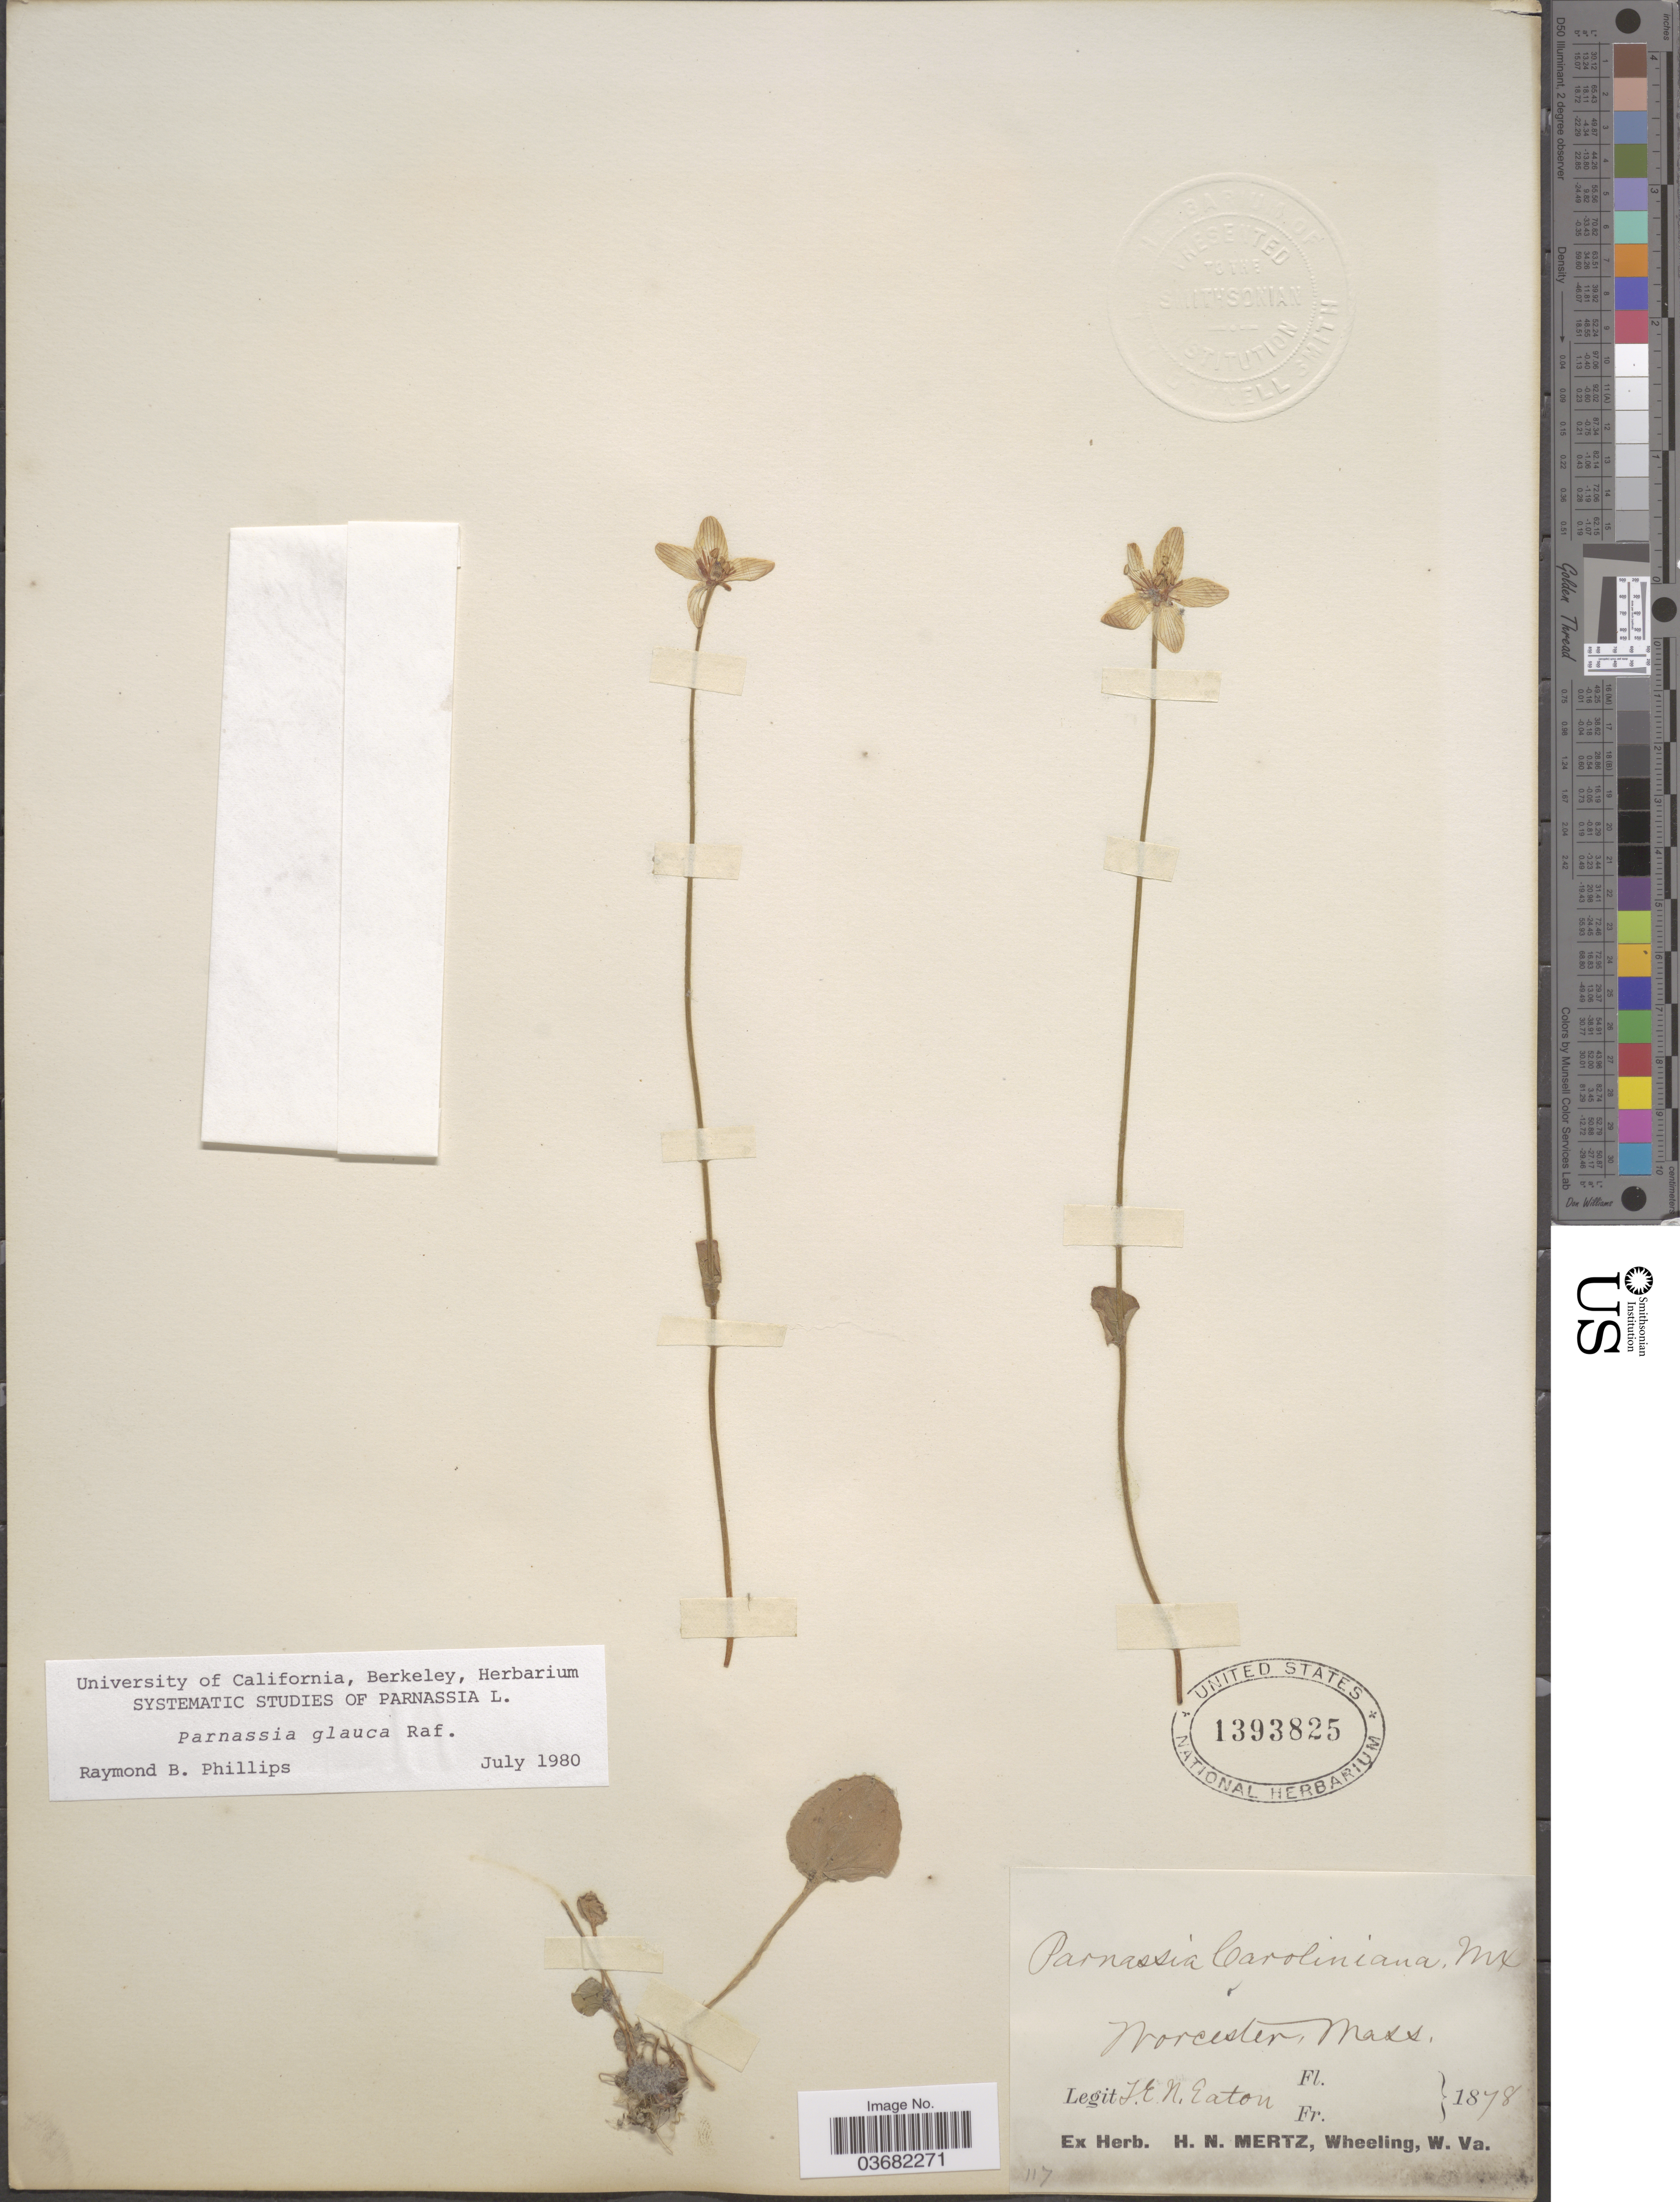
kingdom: Plantae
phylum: Tracheophyta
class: Magnoliopsida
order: Celastrales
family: Parnassiaceae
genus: Parnassia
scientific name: Parnassia glauca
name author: Raf.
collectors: J. Eaton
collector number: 117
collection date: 1878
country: United States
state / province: Massachusetts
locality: Worcester.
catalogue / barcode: US 1393825